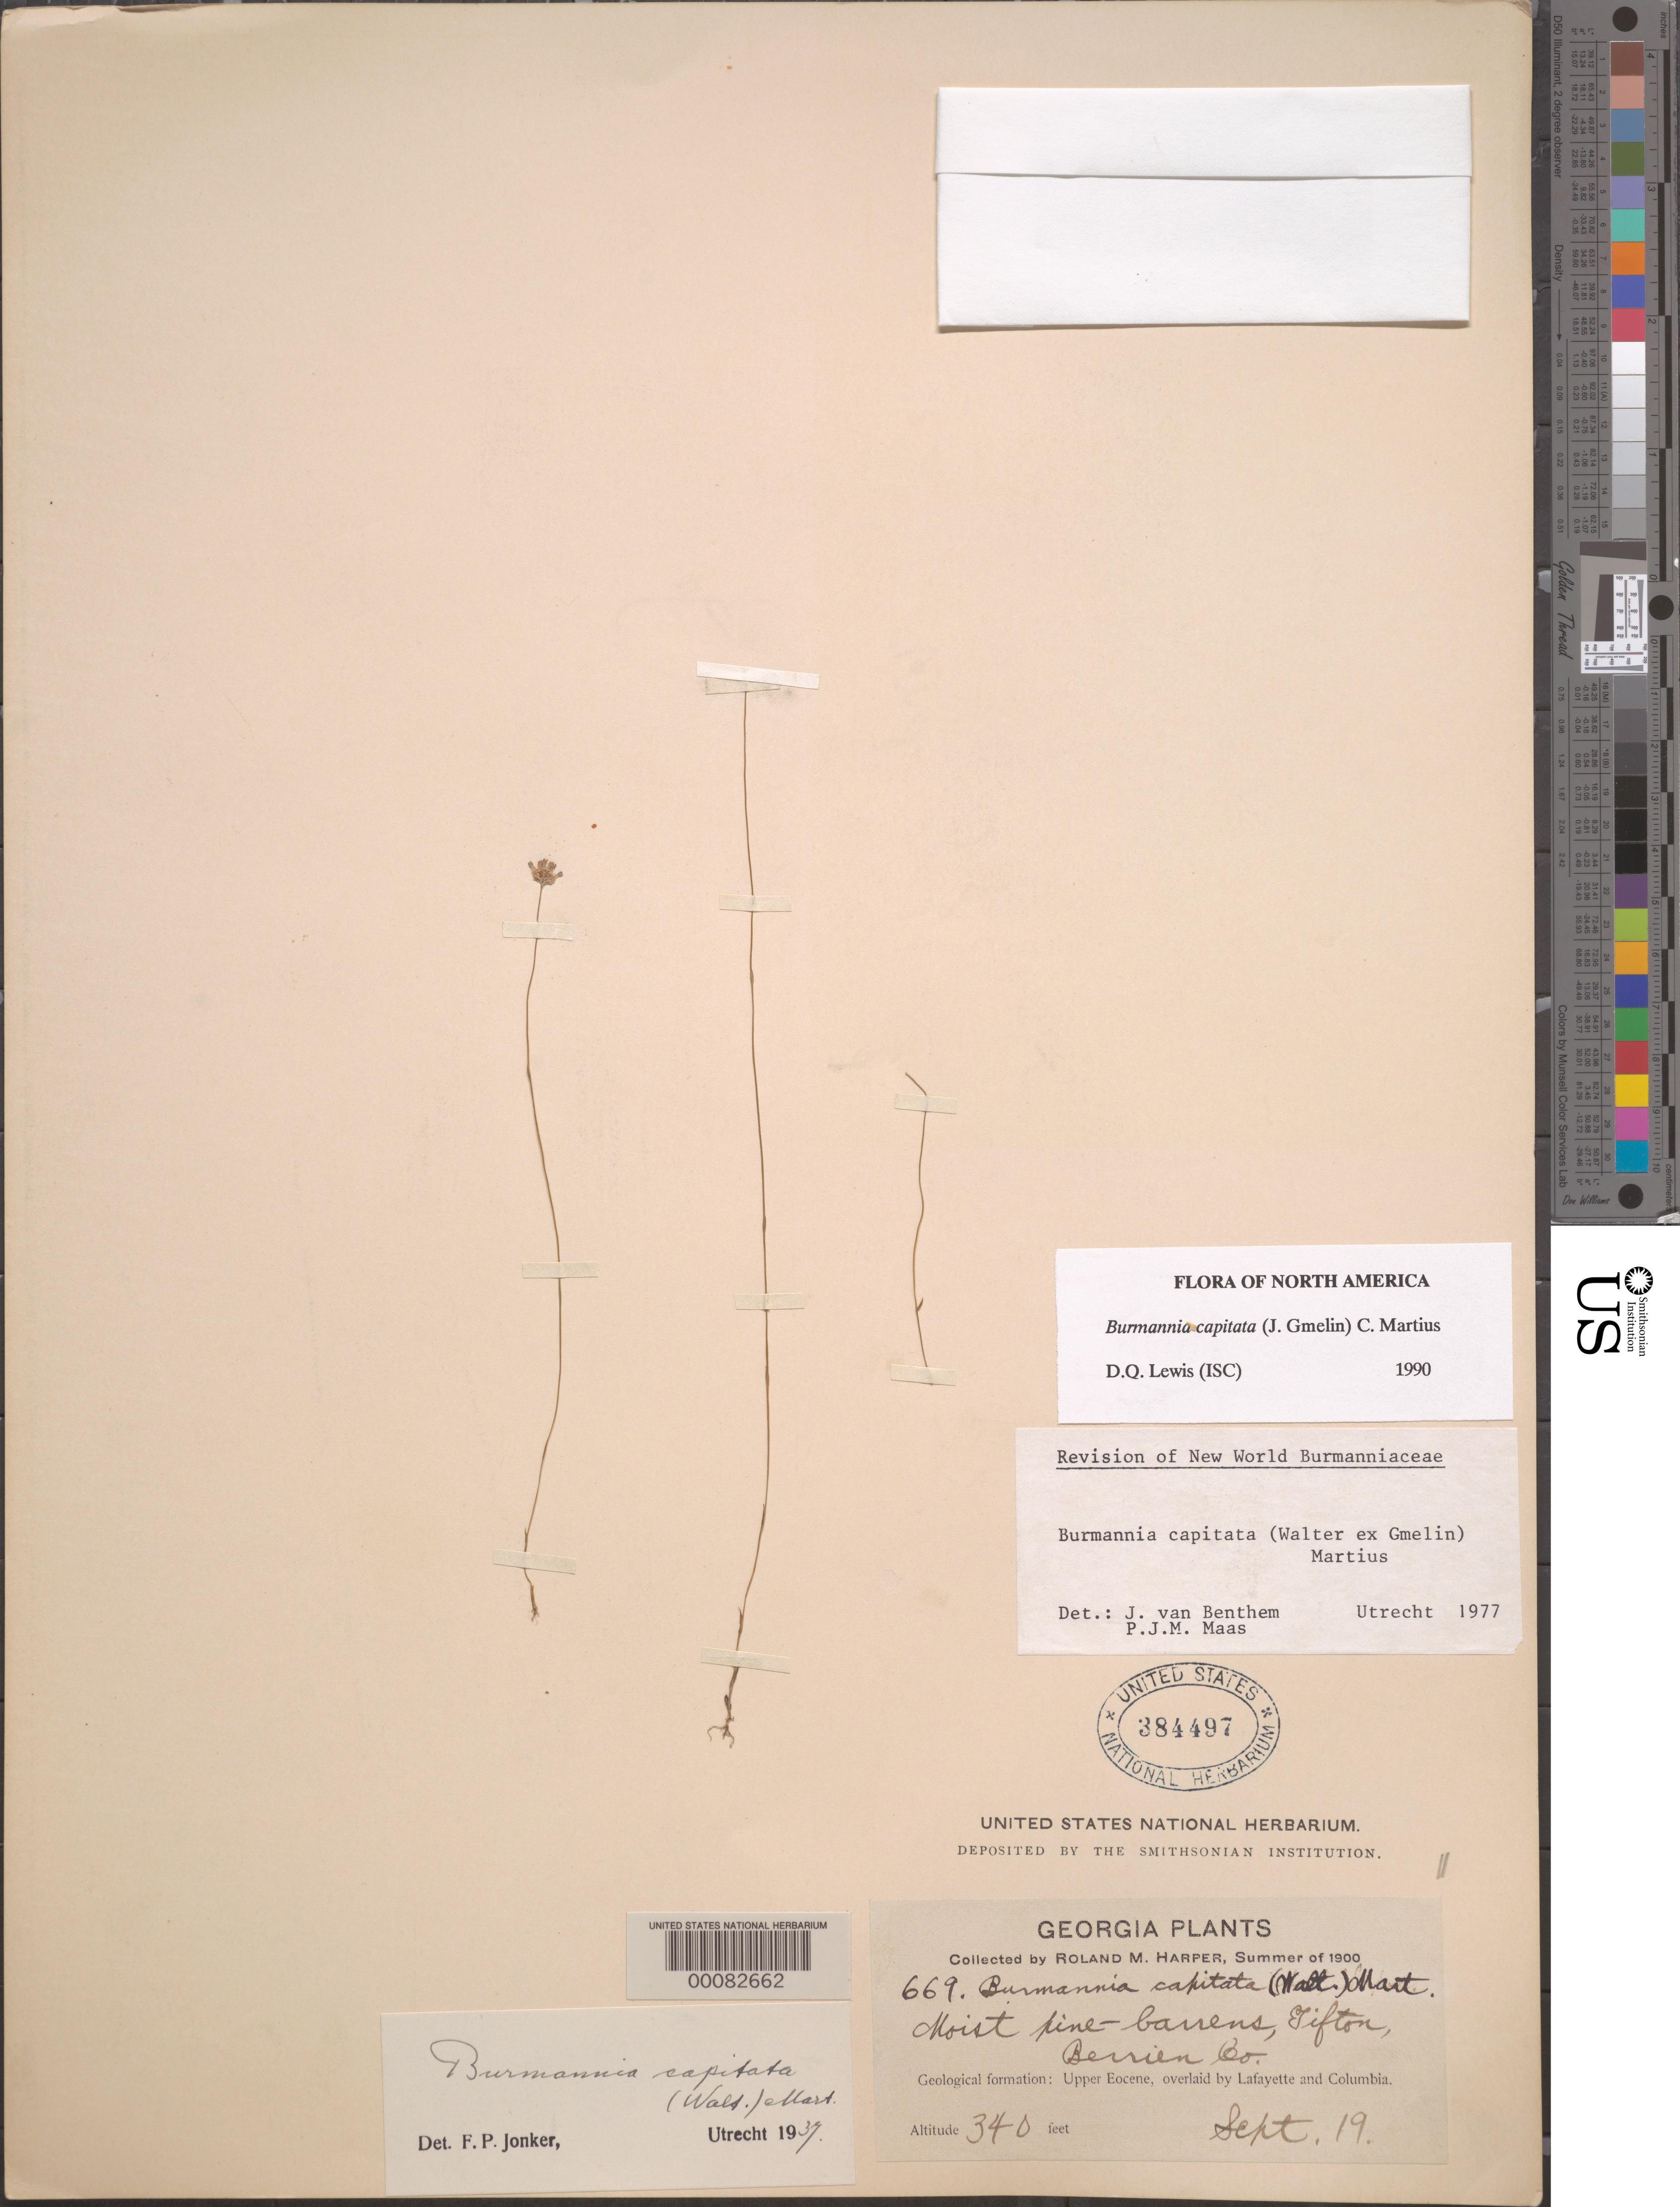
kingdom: Plantae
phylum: Tracheophyta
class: Liliopsida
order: Dioscoreales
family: Burmanniaceae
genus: Burmannia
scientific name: Burmannia capitata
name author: (Walter ex J.F. Gmel.) Mart.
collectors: R. M. Harper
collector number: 669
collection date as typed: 19 Sep 1900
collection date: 1900-09-19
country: United States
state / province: Georgia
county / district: Berrien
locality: Tifton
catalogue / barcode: US 384497